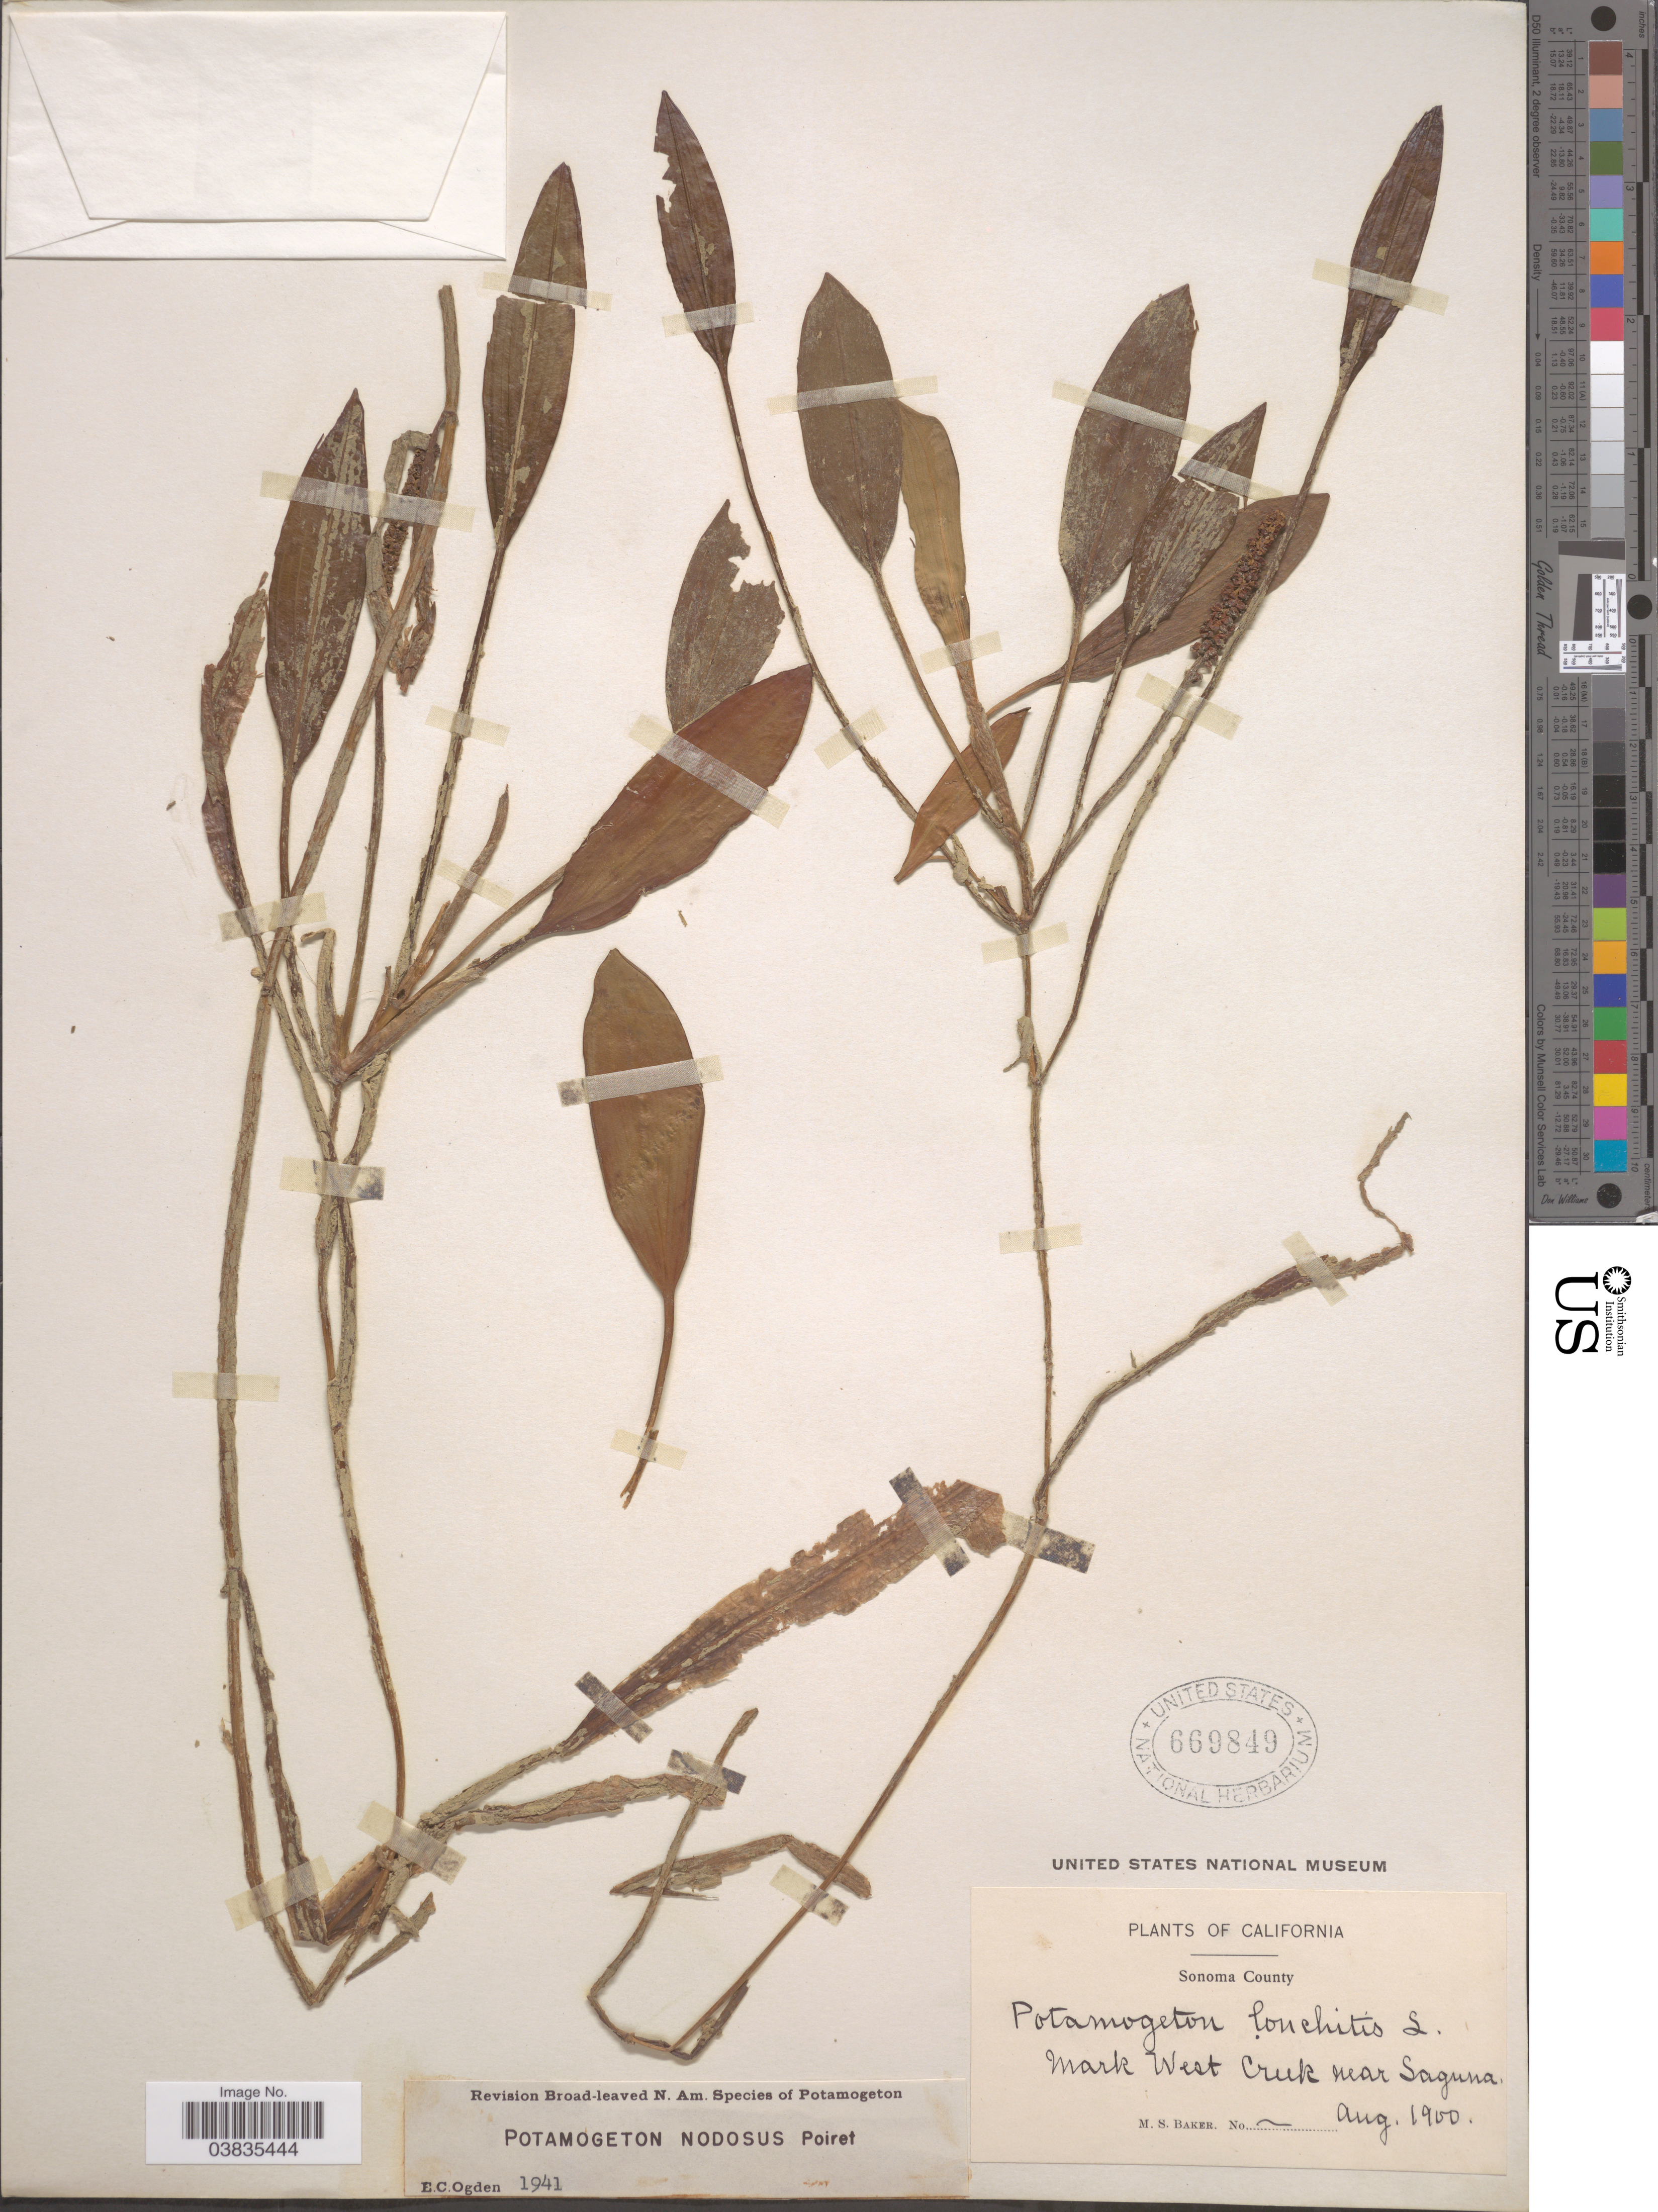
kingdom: Plantae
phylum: Tracheophyta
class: Liliopsida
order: Alismatales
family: Potamogetonaceae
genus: Potamogeton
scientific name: Potamogeton nodosus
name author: Poir.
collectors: M. S. Baker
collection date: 1900-08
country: United States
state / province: California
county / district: Sonoma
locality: Sonoma County. Mark West Creek near Saguna.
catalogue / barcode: US 669849